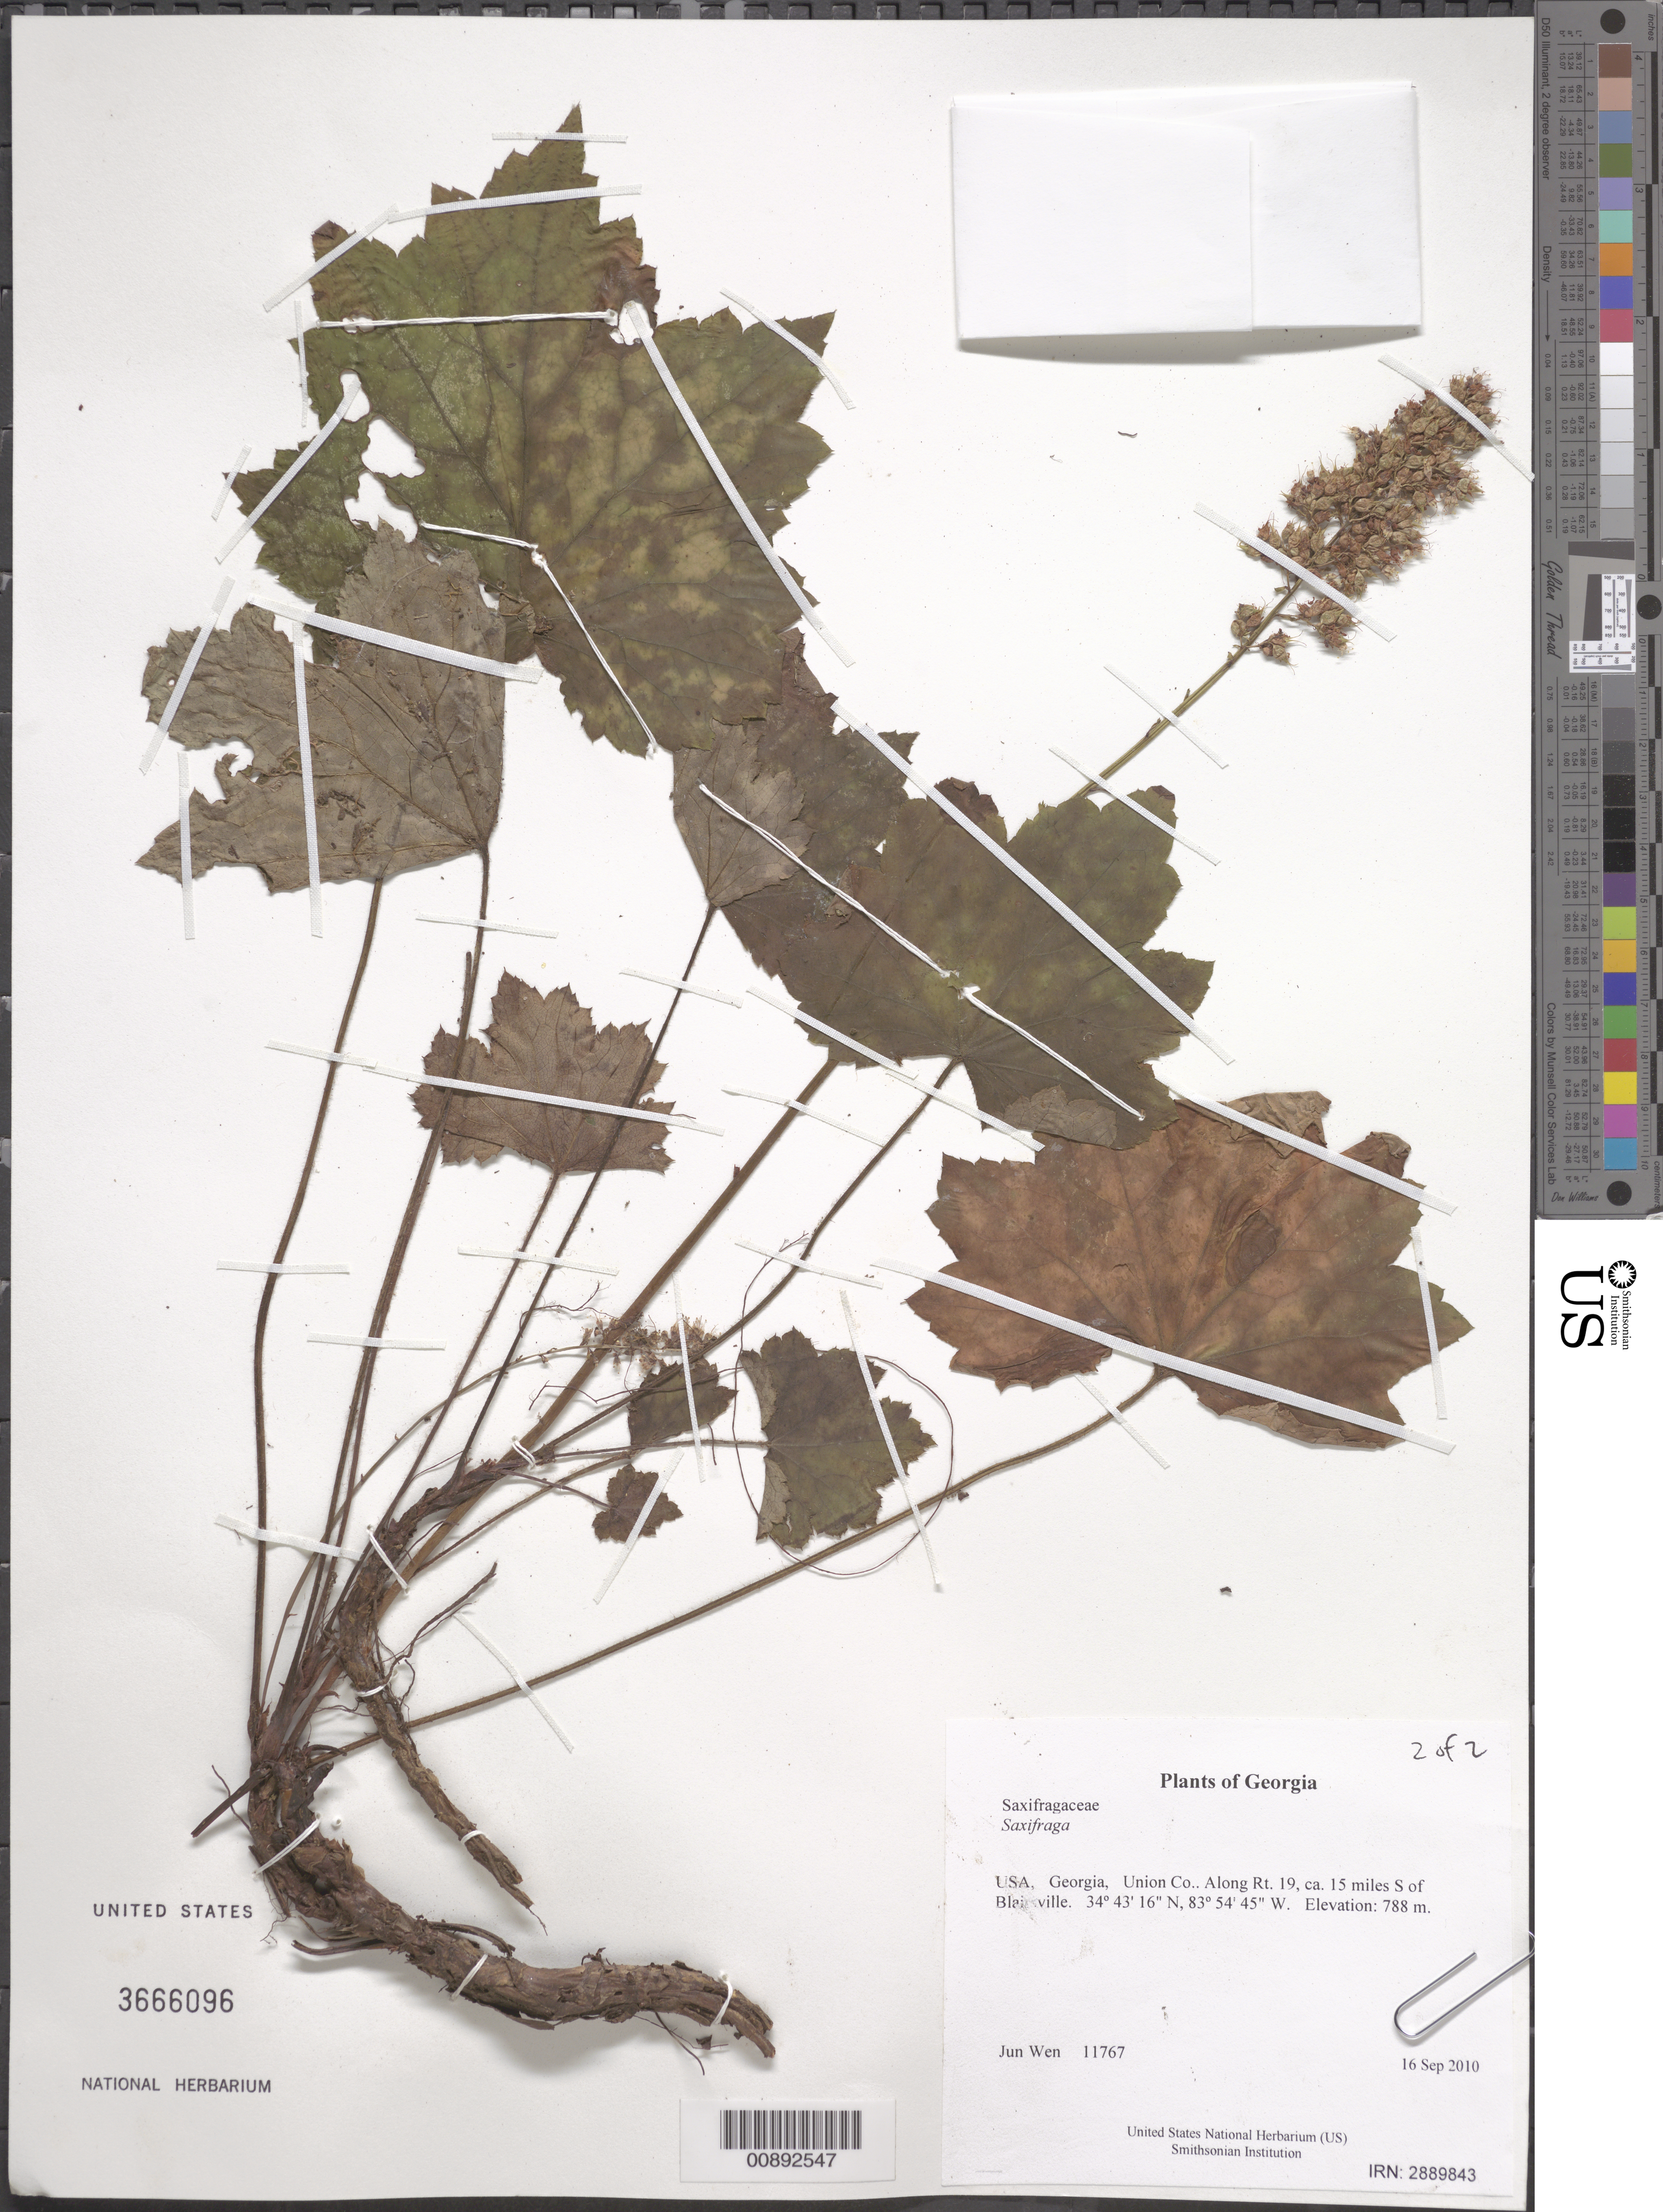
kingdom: Plantae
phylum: Tracheophyta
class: Magnoliopsida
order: Saxifragales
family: Saxifragaceae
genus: Saxifraga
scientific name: Saxifraga sp.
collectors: J. Wen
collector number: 11767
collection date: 2010-09-16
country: United States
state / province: Georgia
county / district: Union Co.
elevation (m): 788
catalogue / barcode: US 3666096